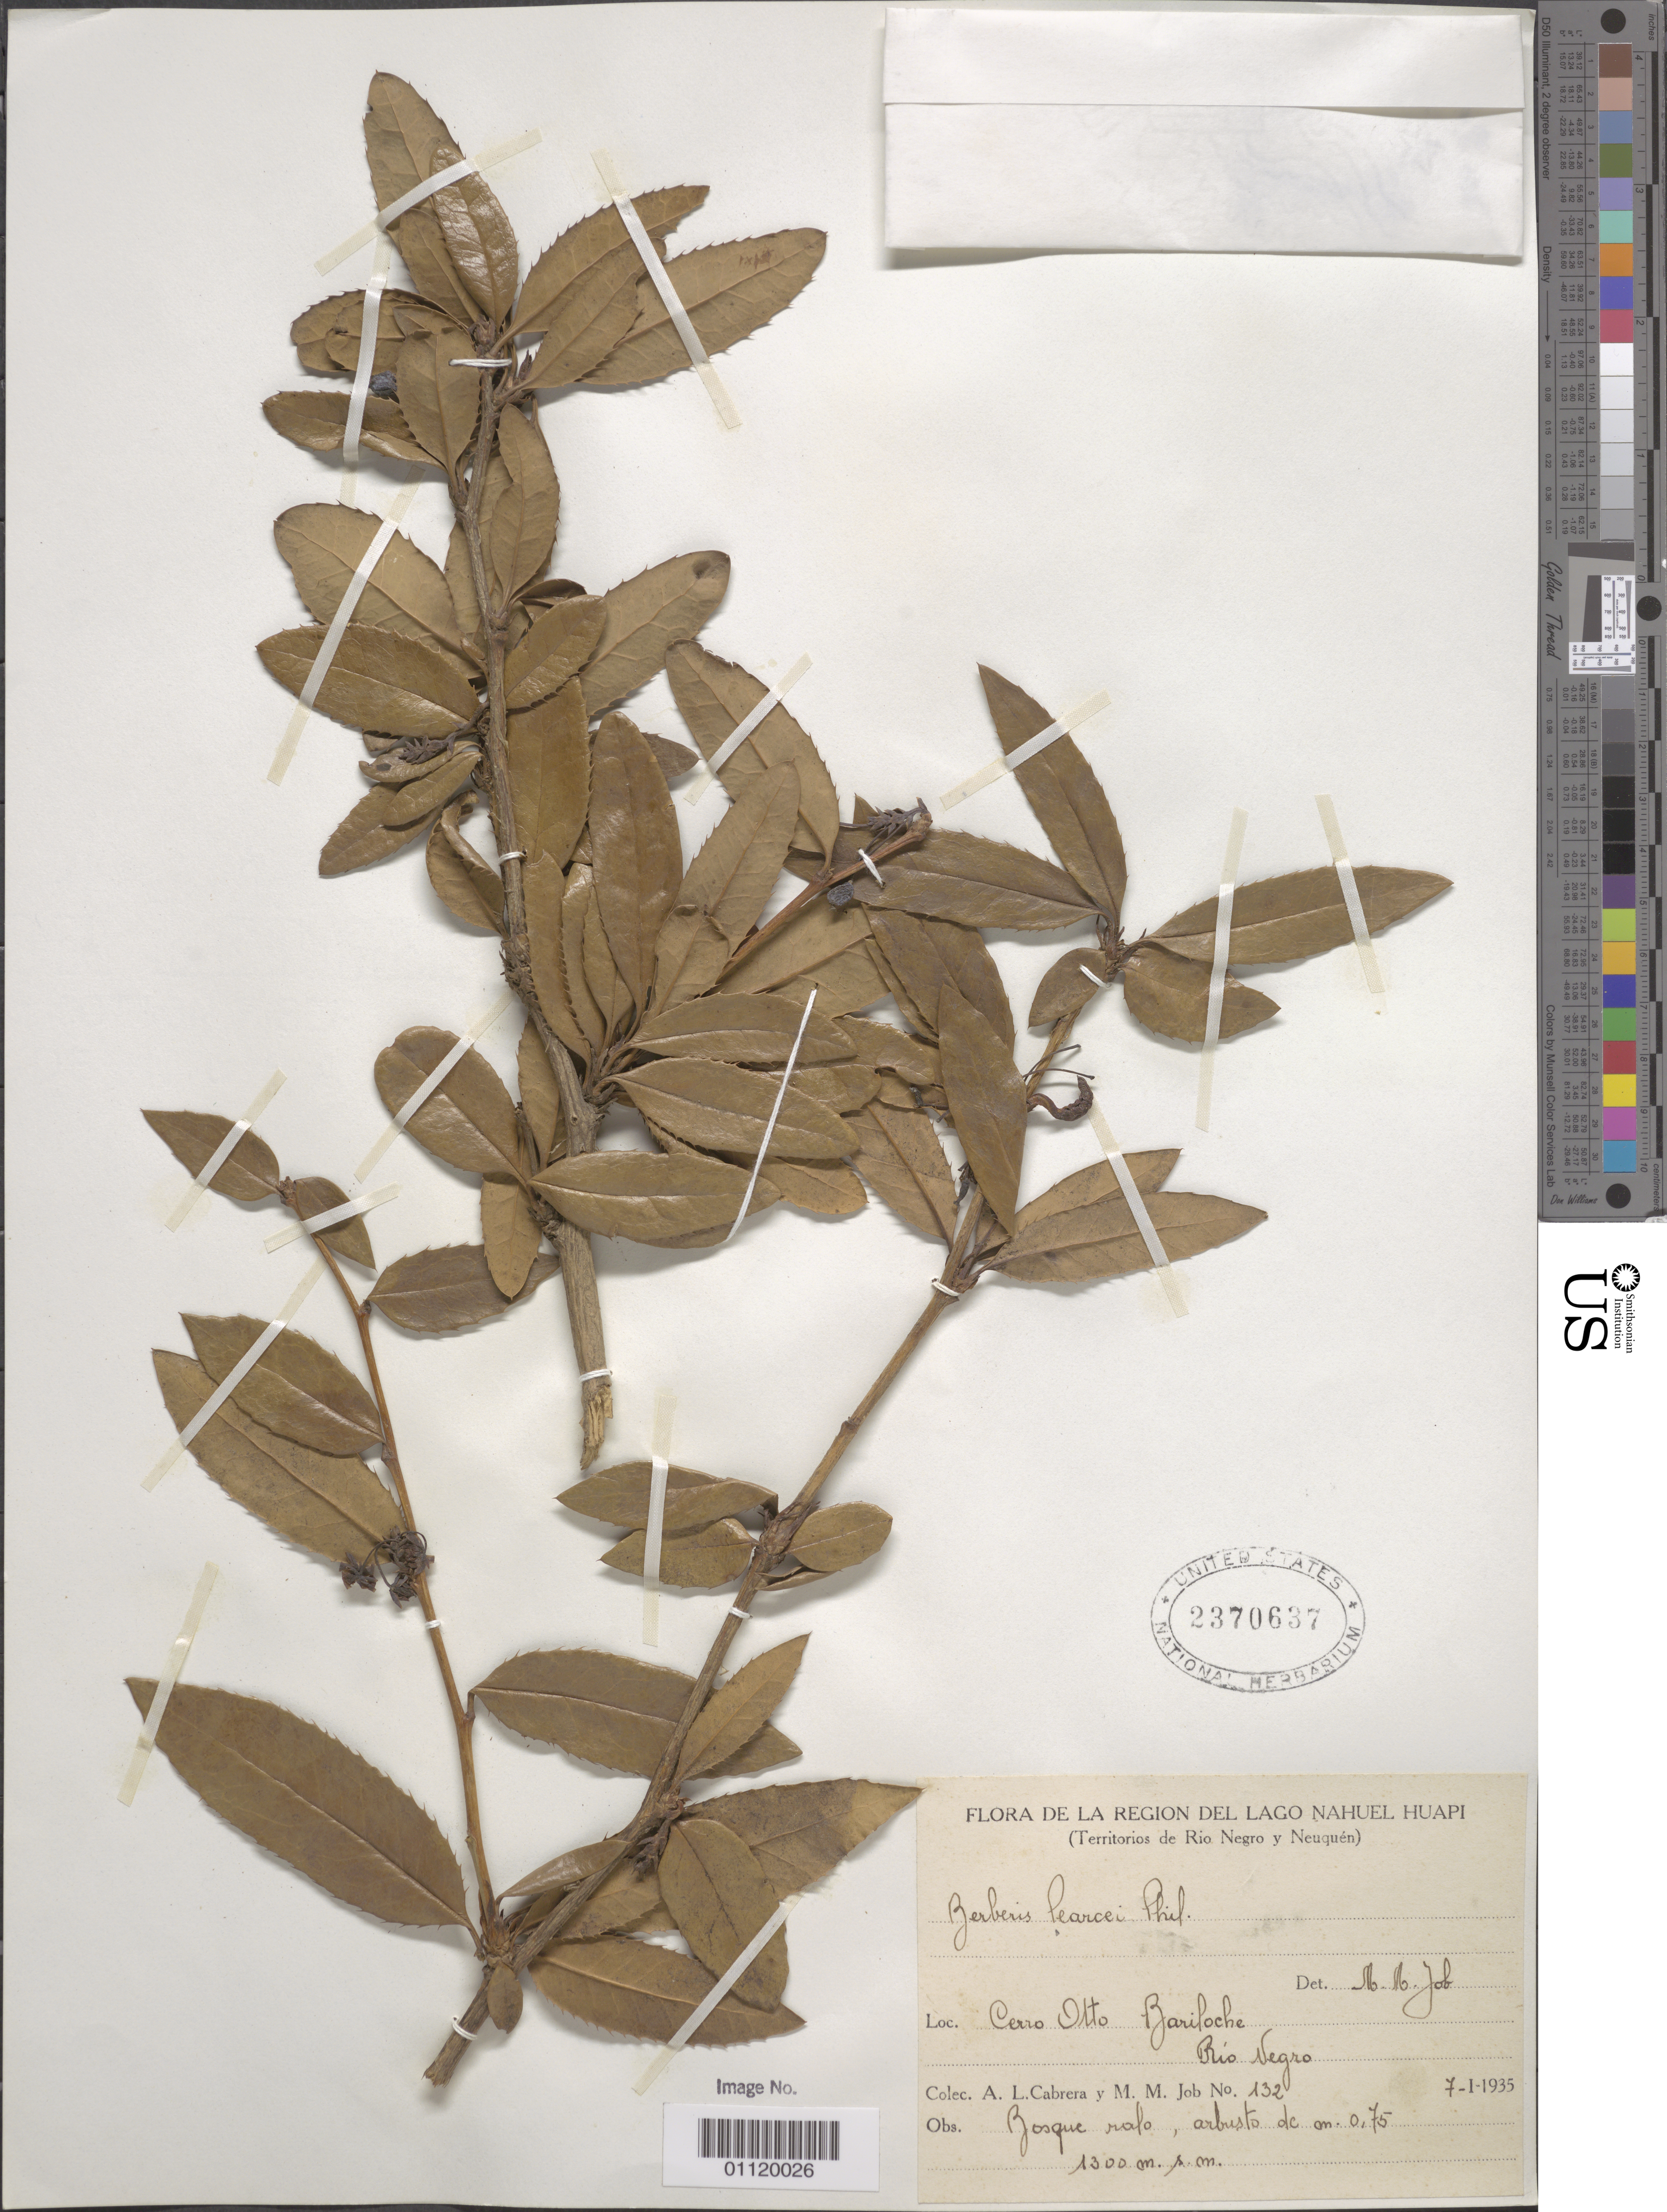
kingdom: Plantae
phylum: Tracheophyta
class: Magnoliopsida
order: Ranunculales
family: Berberidaceae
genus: Berberis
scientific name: Berberis pearcei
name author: Phil.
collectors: A. L. Cabrera & M. Job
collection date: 1935-01-07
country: Argentina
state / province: Rio Negro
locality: Cerro Olto Bariloche. Woods.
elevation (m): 1300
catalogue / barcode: US 2370637